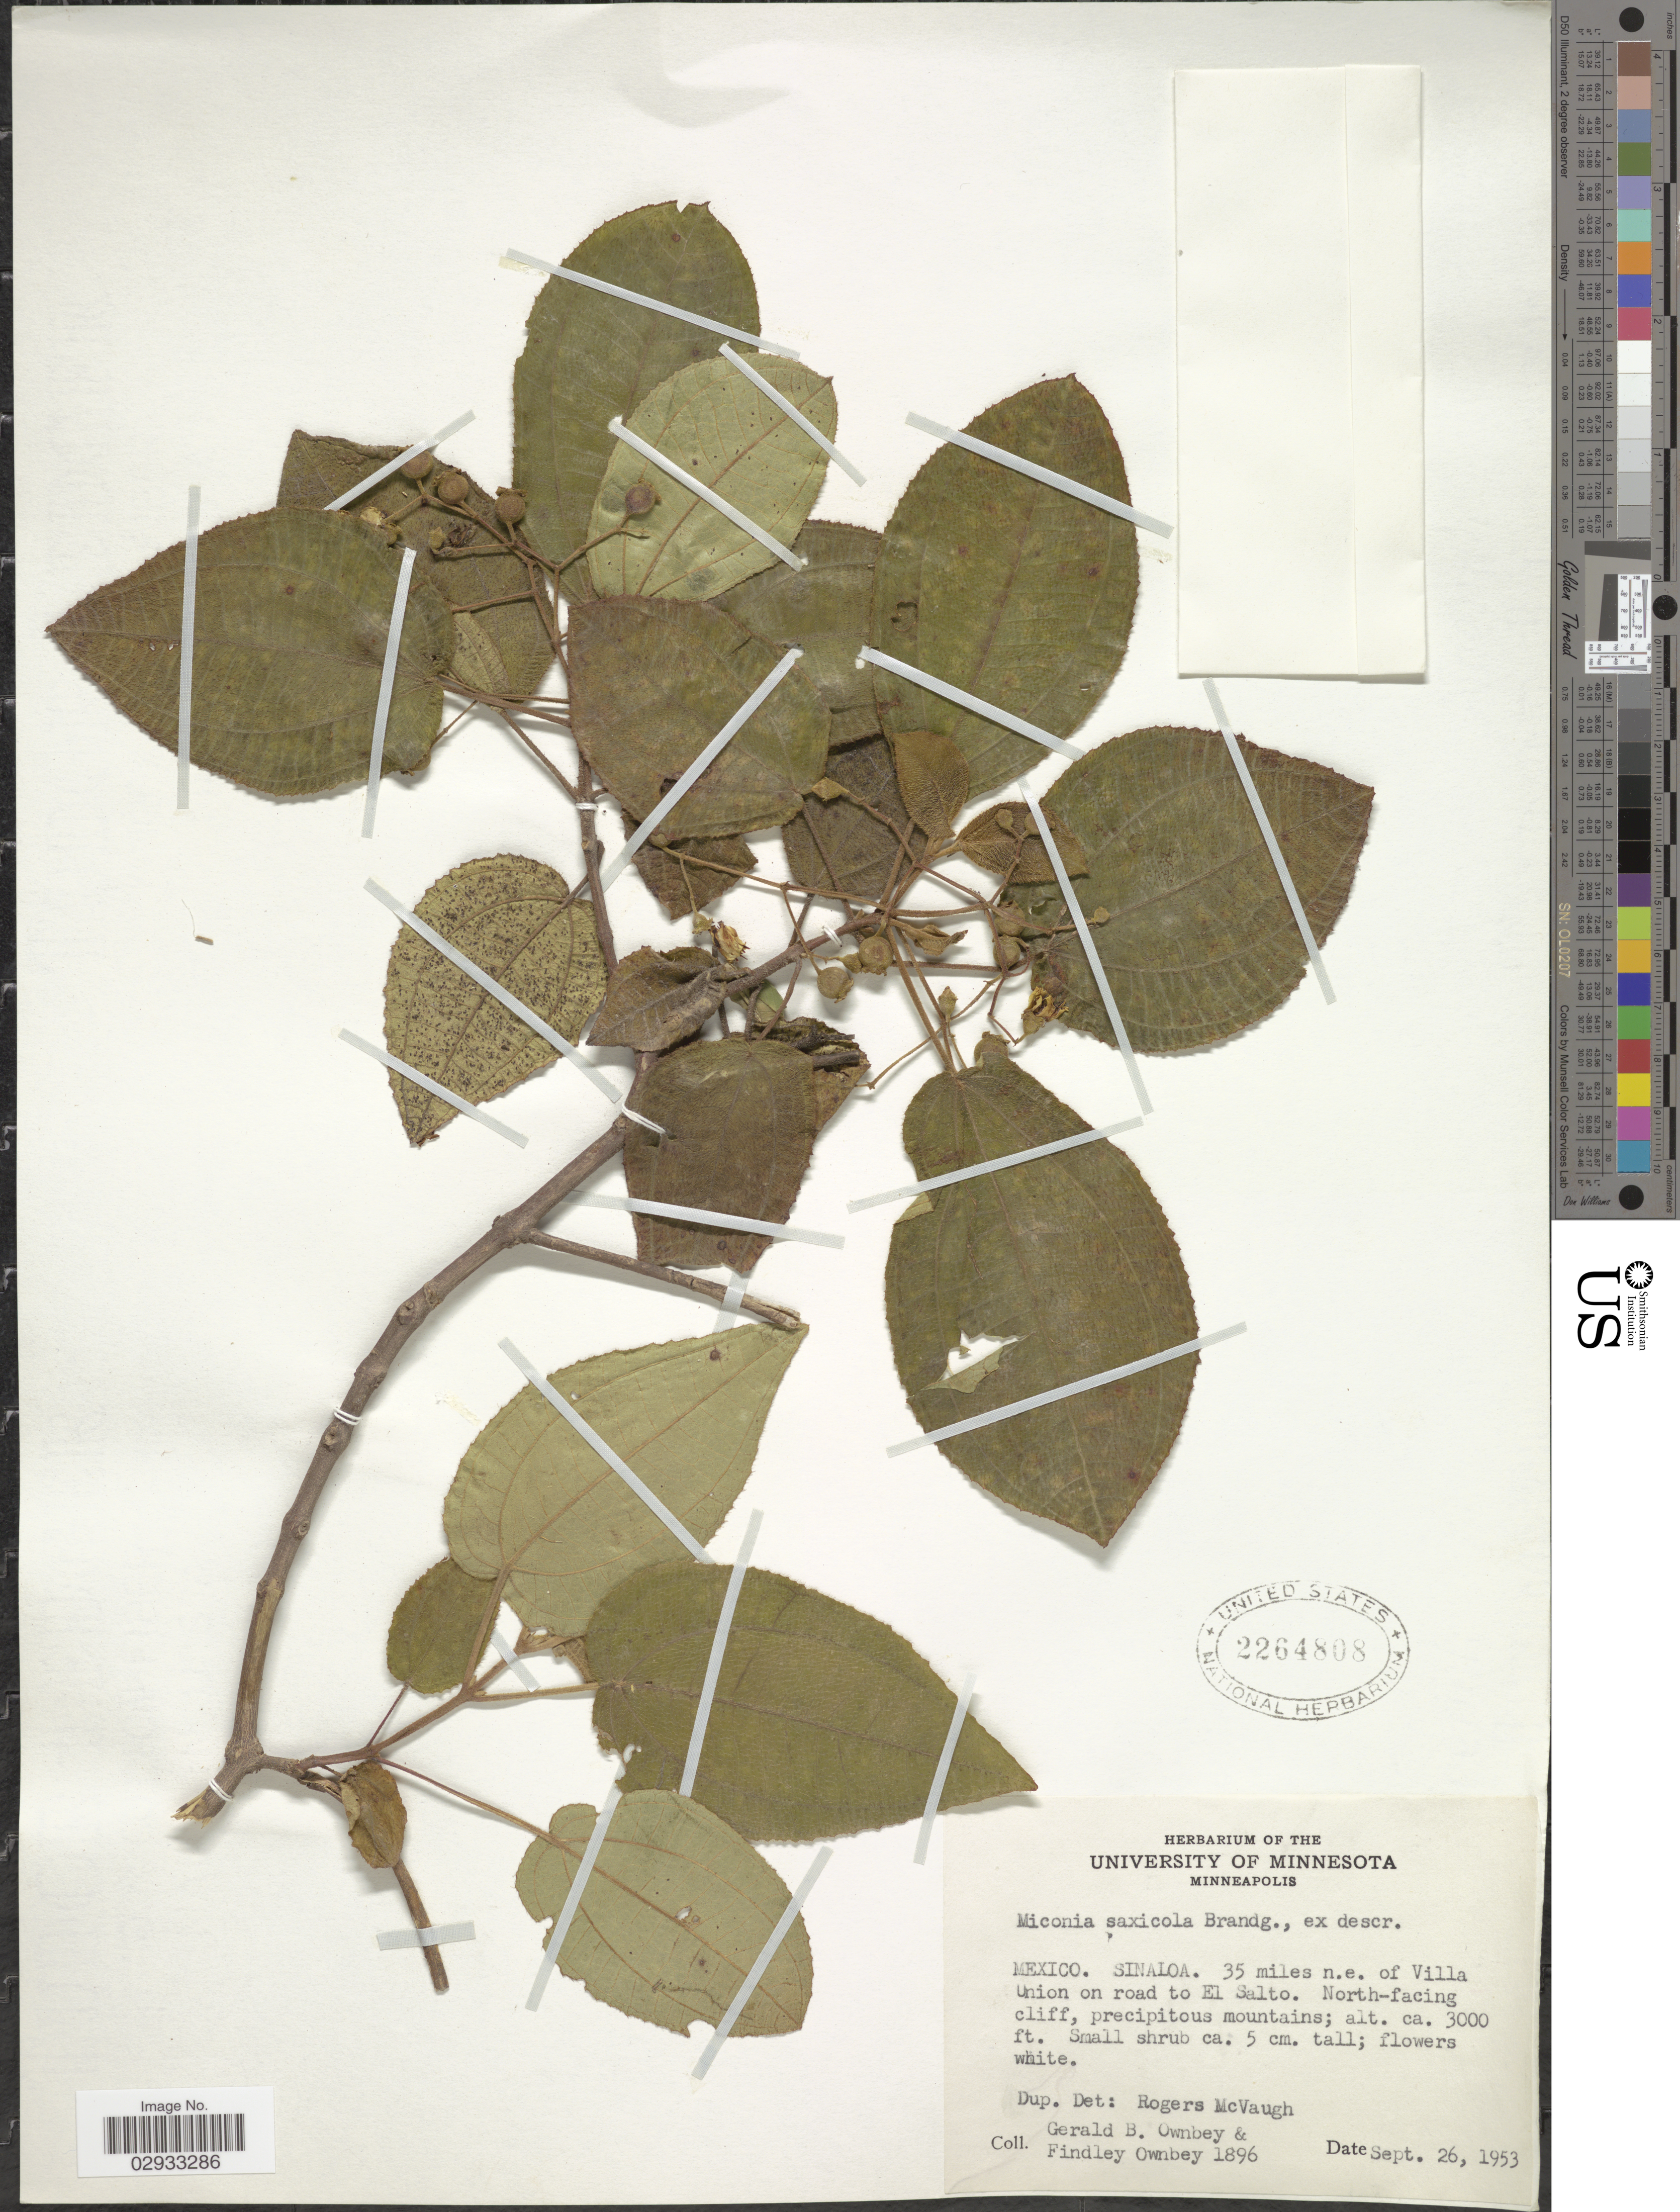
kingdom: Plantae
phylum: Tracheophyta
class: Magnoliopsida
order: Myrtales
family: Melastomataceae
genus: Miconia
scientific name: Miconia saxicola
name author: Brandegee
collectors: G. B. Ownbey & F. Ownbey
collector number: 1896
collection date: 1953-09-26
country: Mexico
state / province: Sinaloa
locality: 35 miles n.e. of Villa Union on road to El Salto. North-facing cliff.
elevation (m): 914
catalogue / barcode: US 2264808